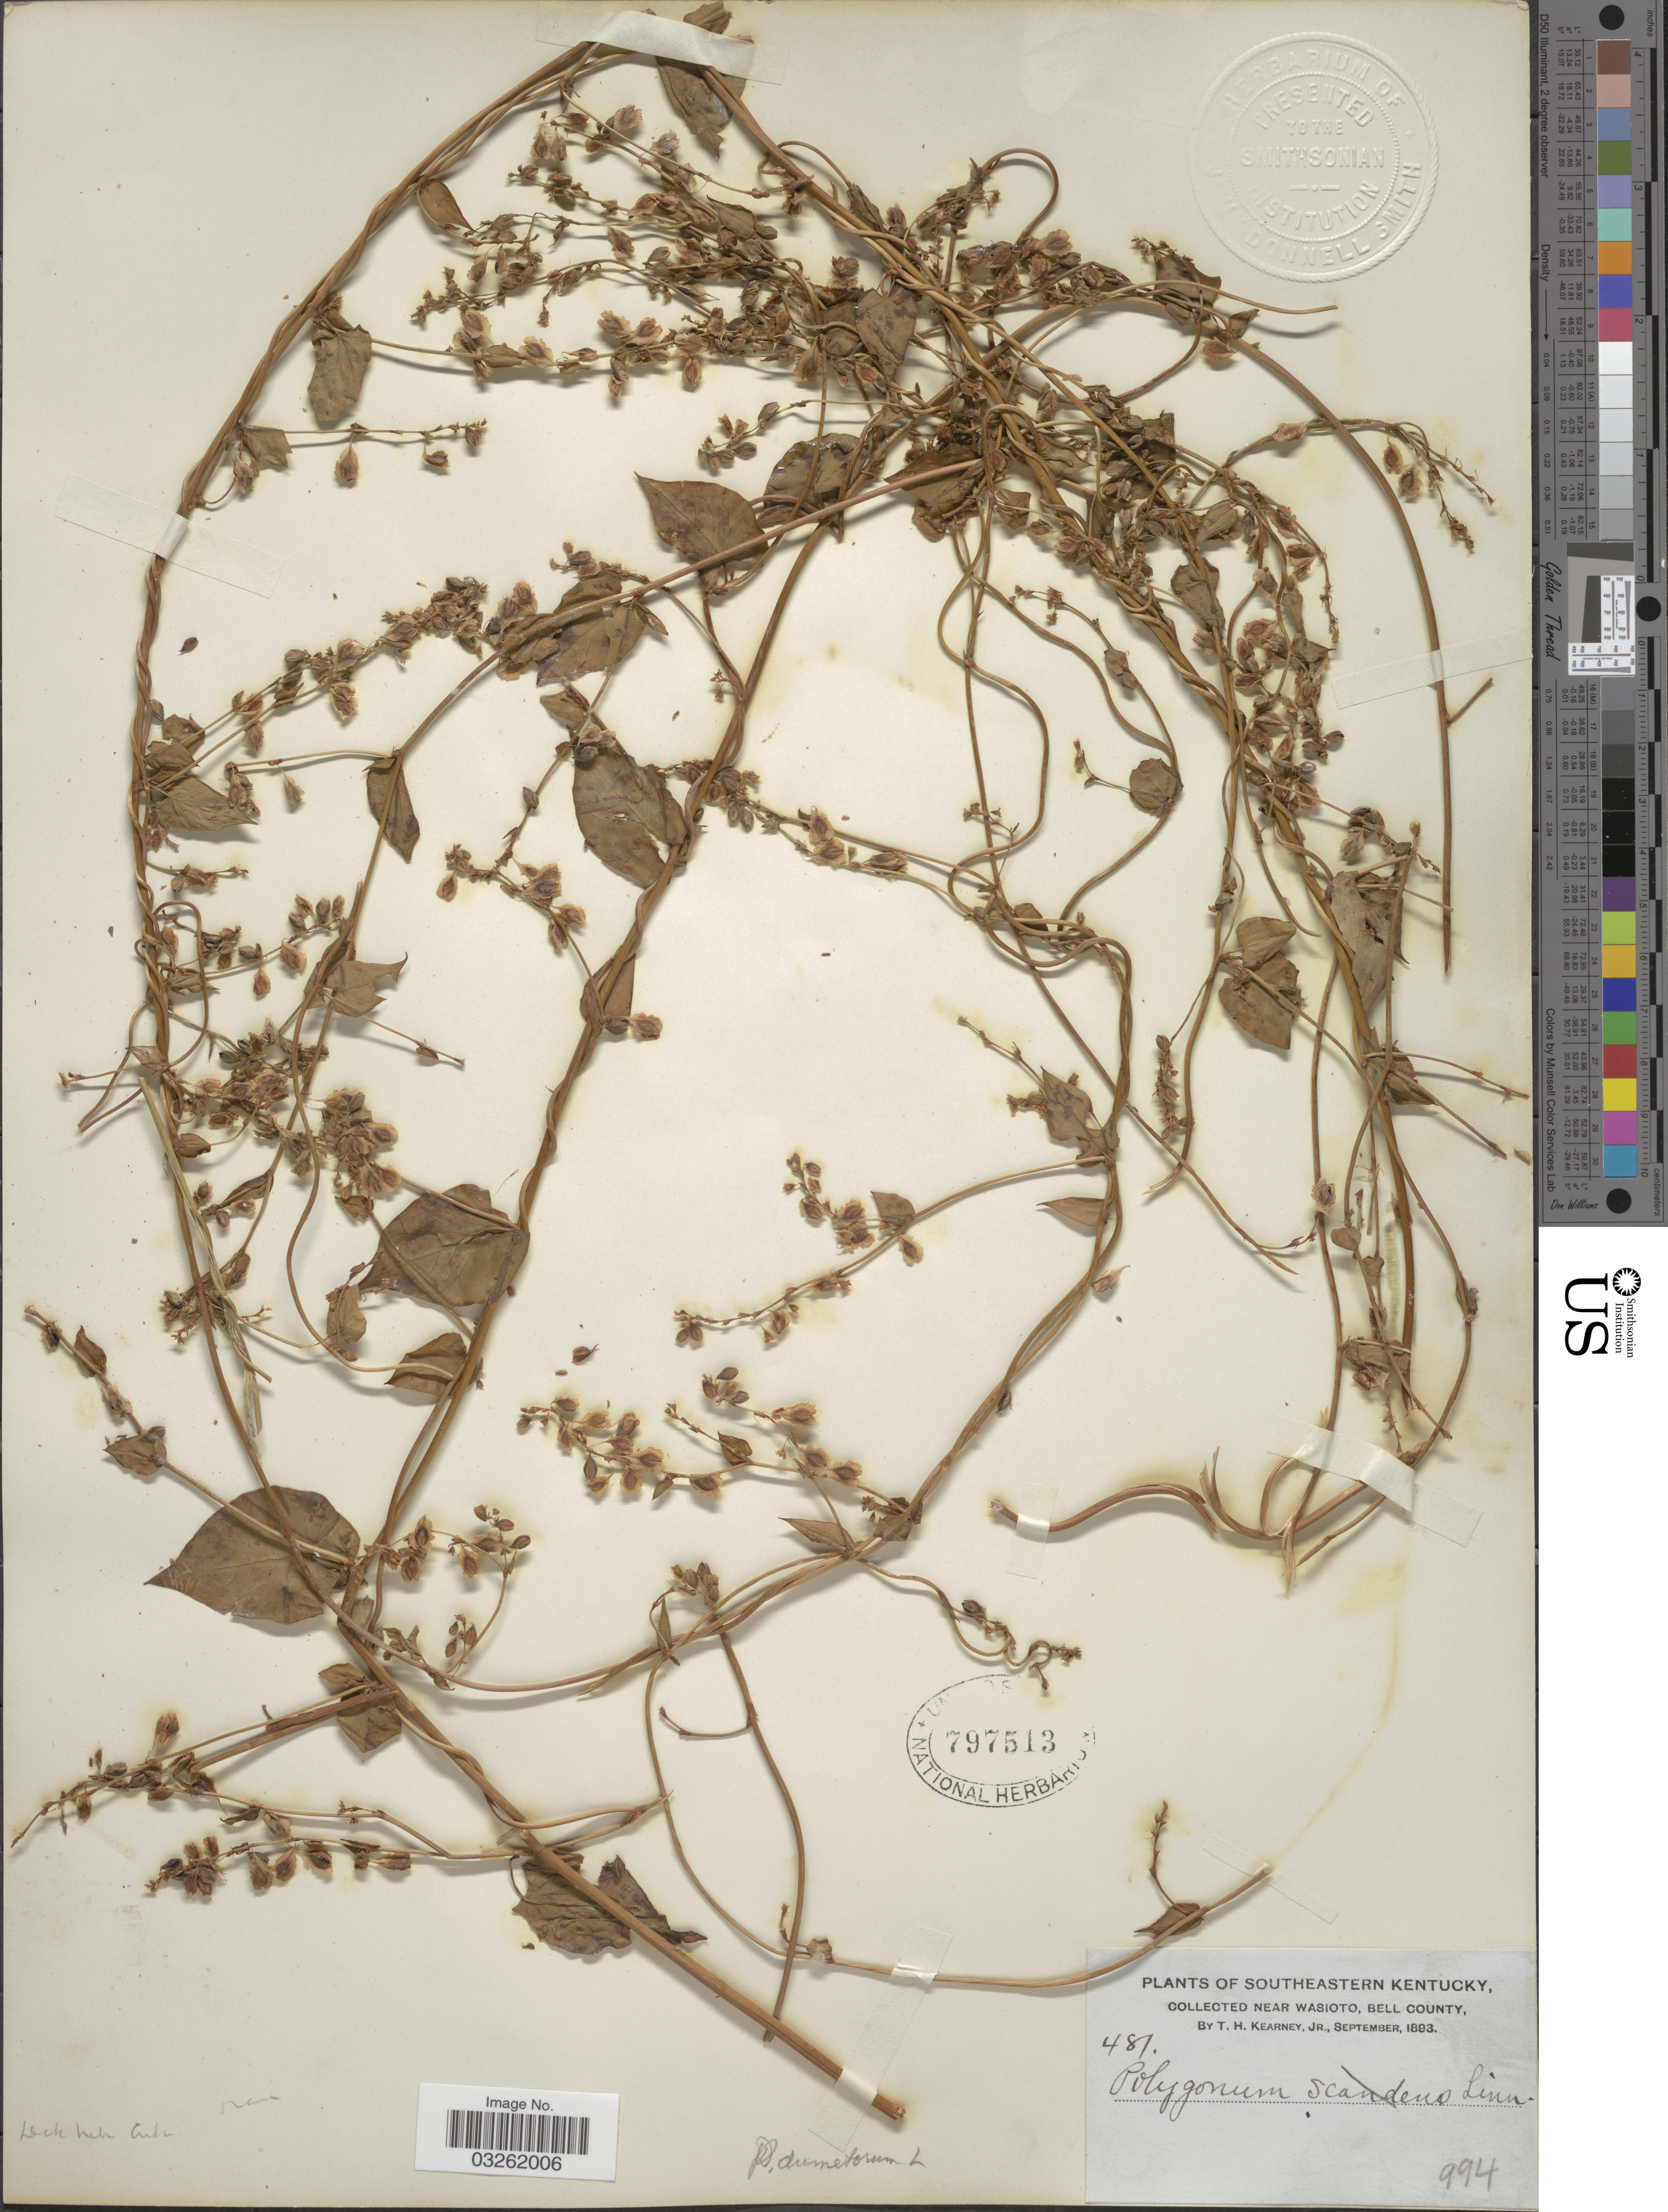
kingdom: Plantae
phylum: Tracheophyta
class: Magnoliopsida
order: Caryophyllales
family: Polygonaceae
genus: Fallopia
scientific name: Fallopia scandens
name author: (L.) Holub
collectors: T. H. Kearney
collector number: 481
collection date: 1893-09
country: United States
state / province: Kentucky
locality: Southeastern Kentucky. near Wasioto, Bell County.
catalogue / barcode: US 797513